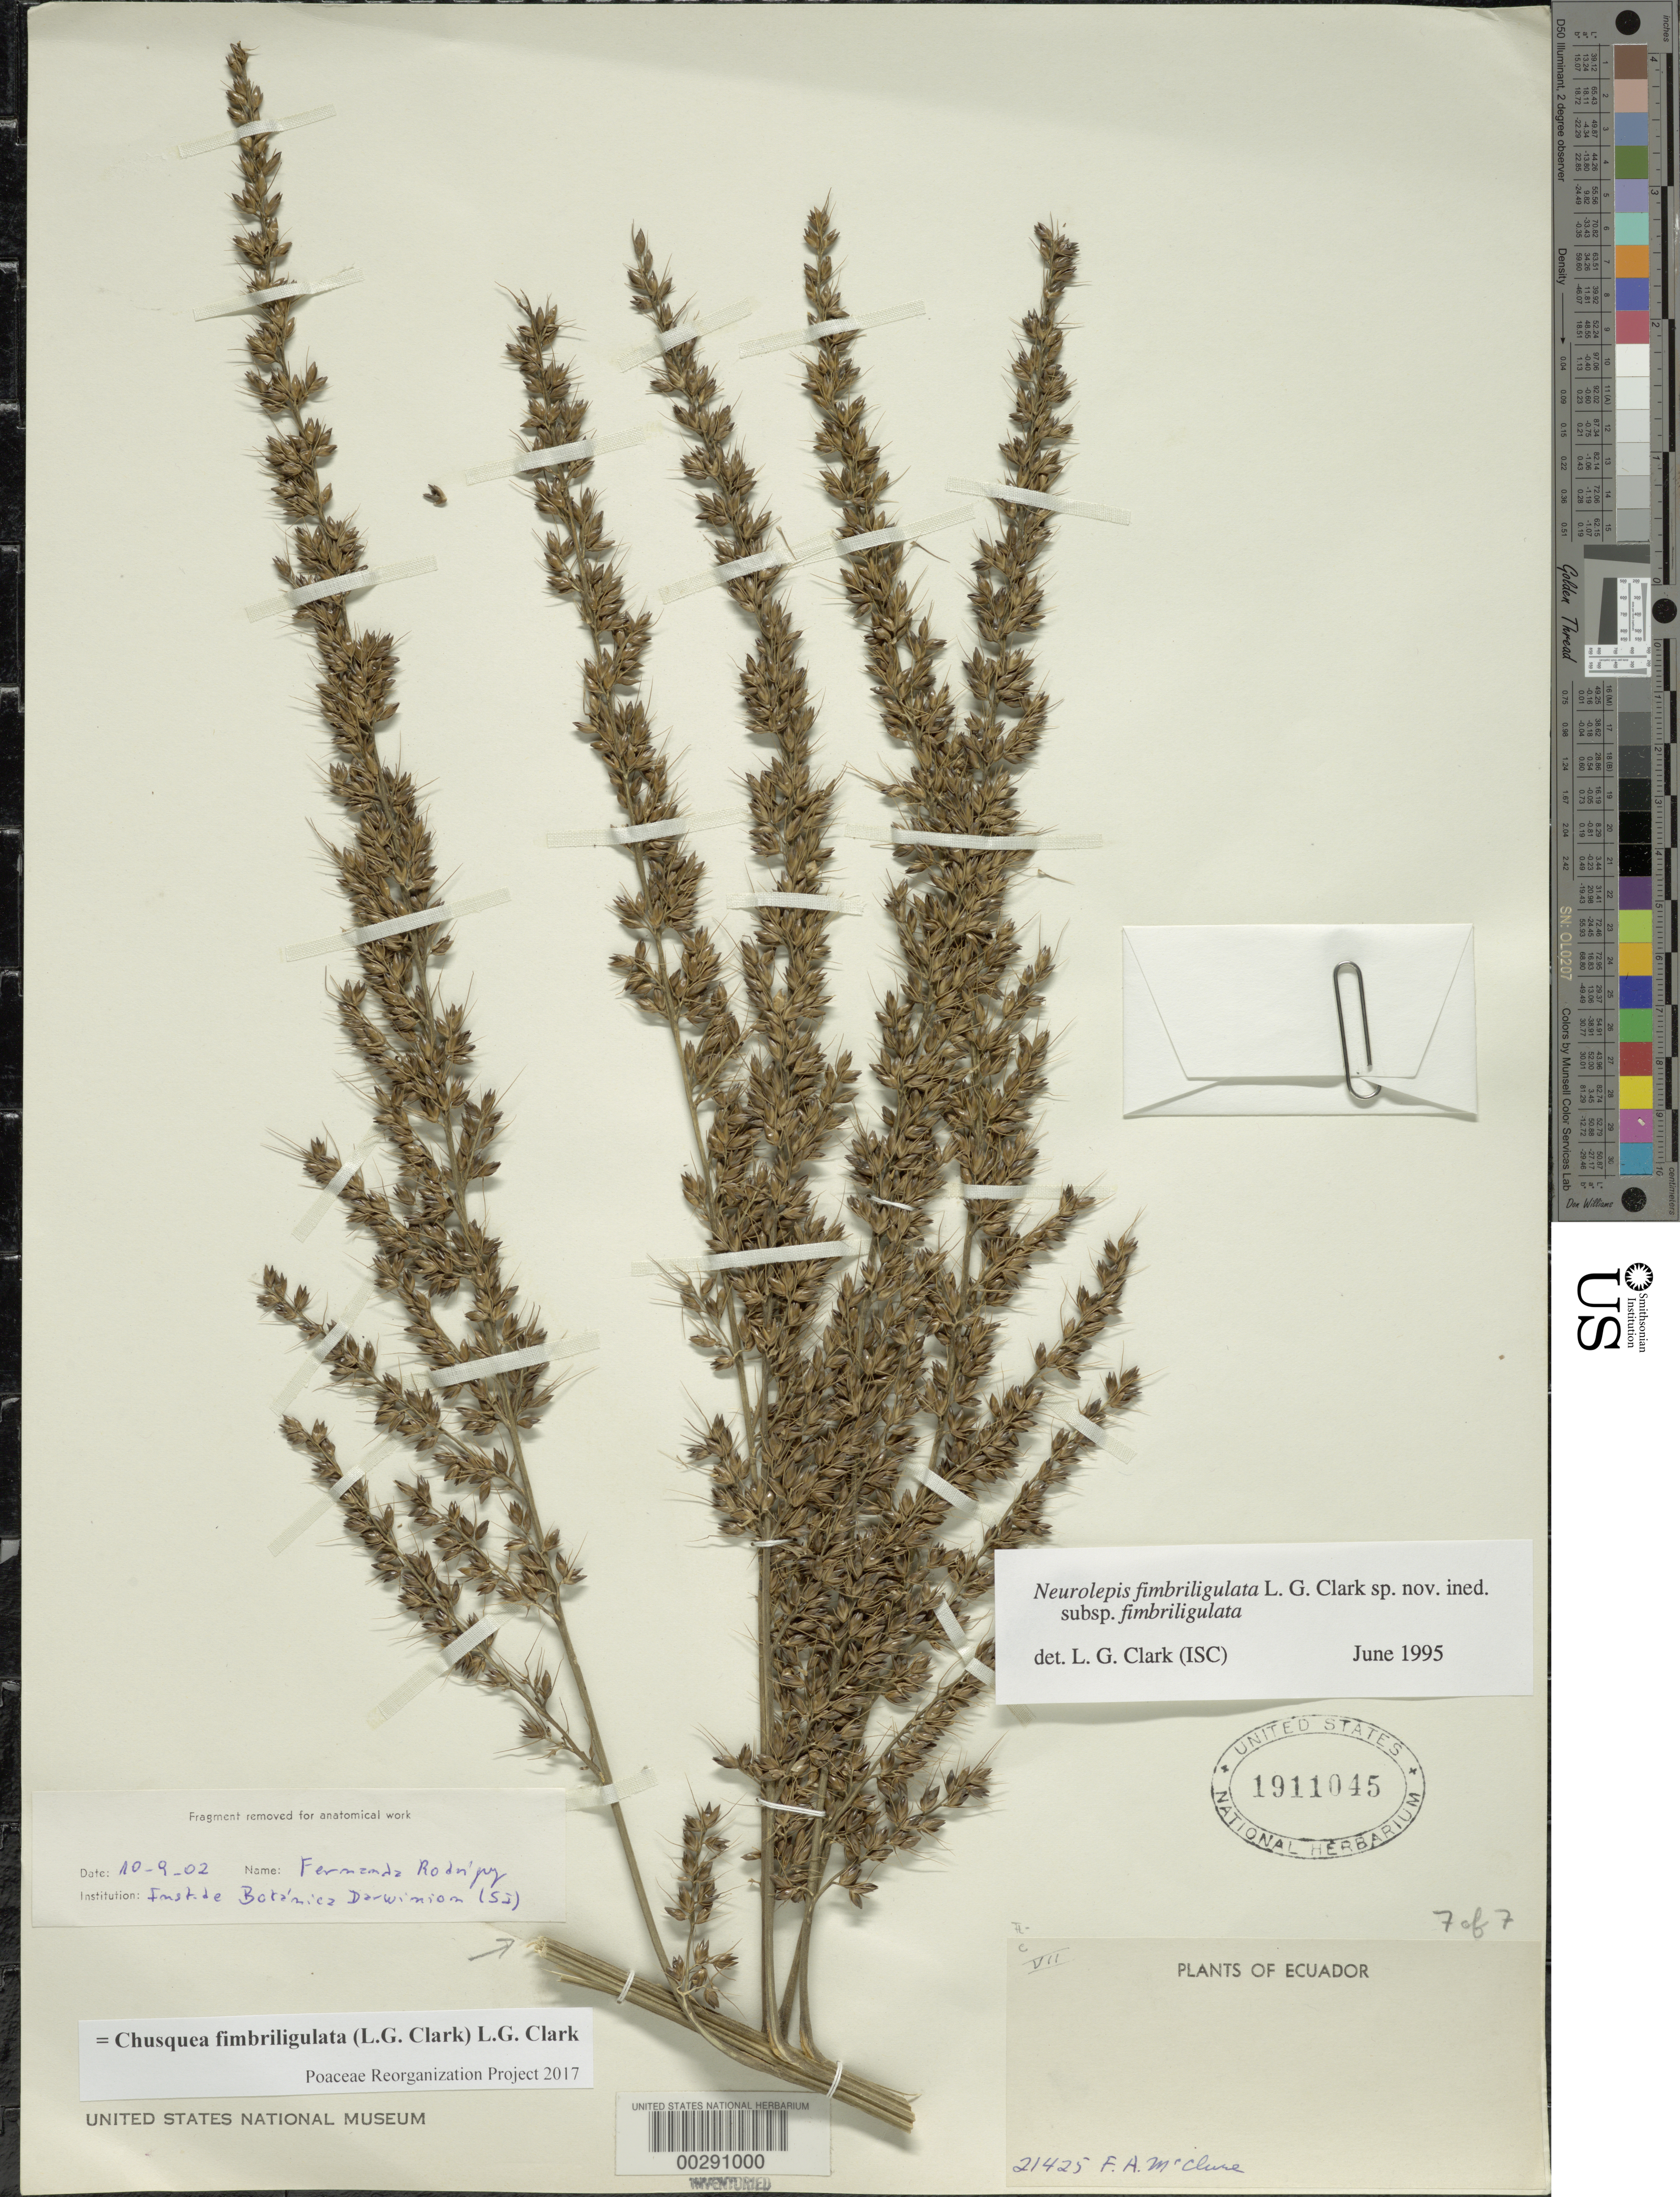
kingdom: Plantae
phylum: Tracheophyta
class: Liliopsida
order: Poales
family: Poaceae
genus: Chusquea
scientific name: Chusquea fimbriligulata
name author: (L.G. Clark) L.G. Clark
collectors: F. A. McClure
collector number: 21425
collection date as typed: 15 Oct 1945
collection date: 1945-10-15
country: Ecuador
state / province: Cotopaxi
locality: Macuchi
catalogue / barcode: US 1911045